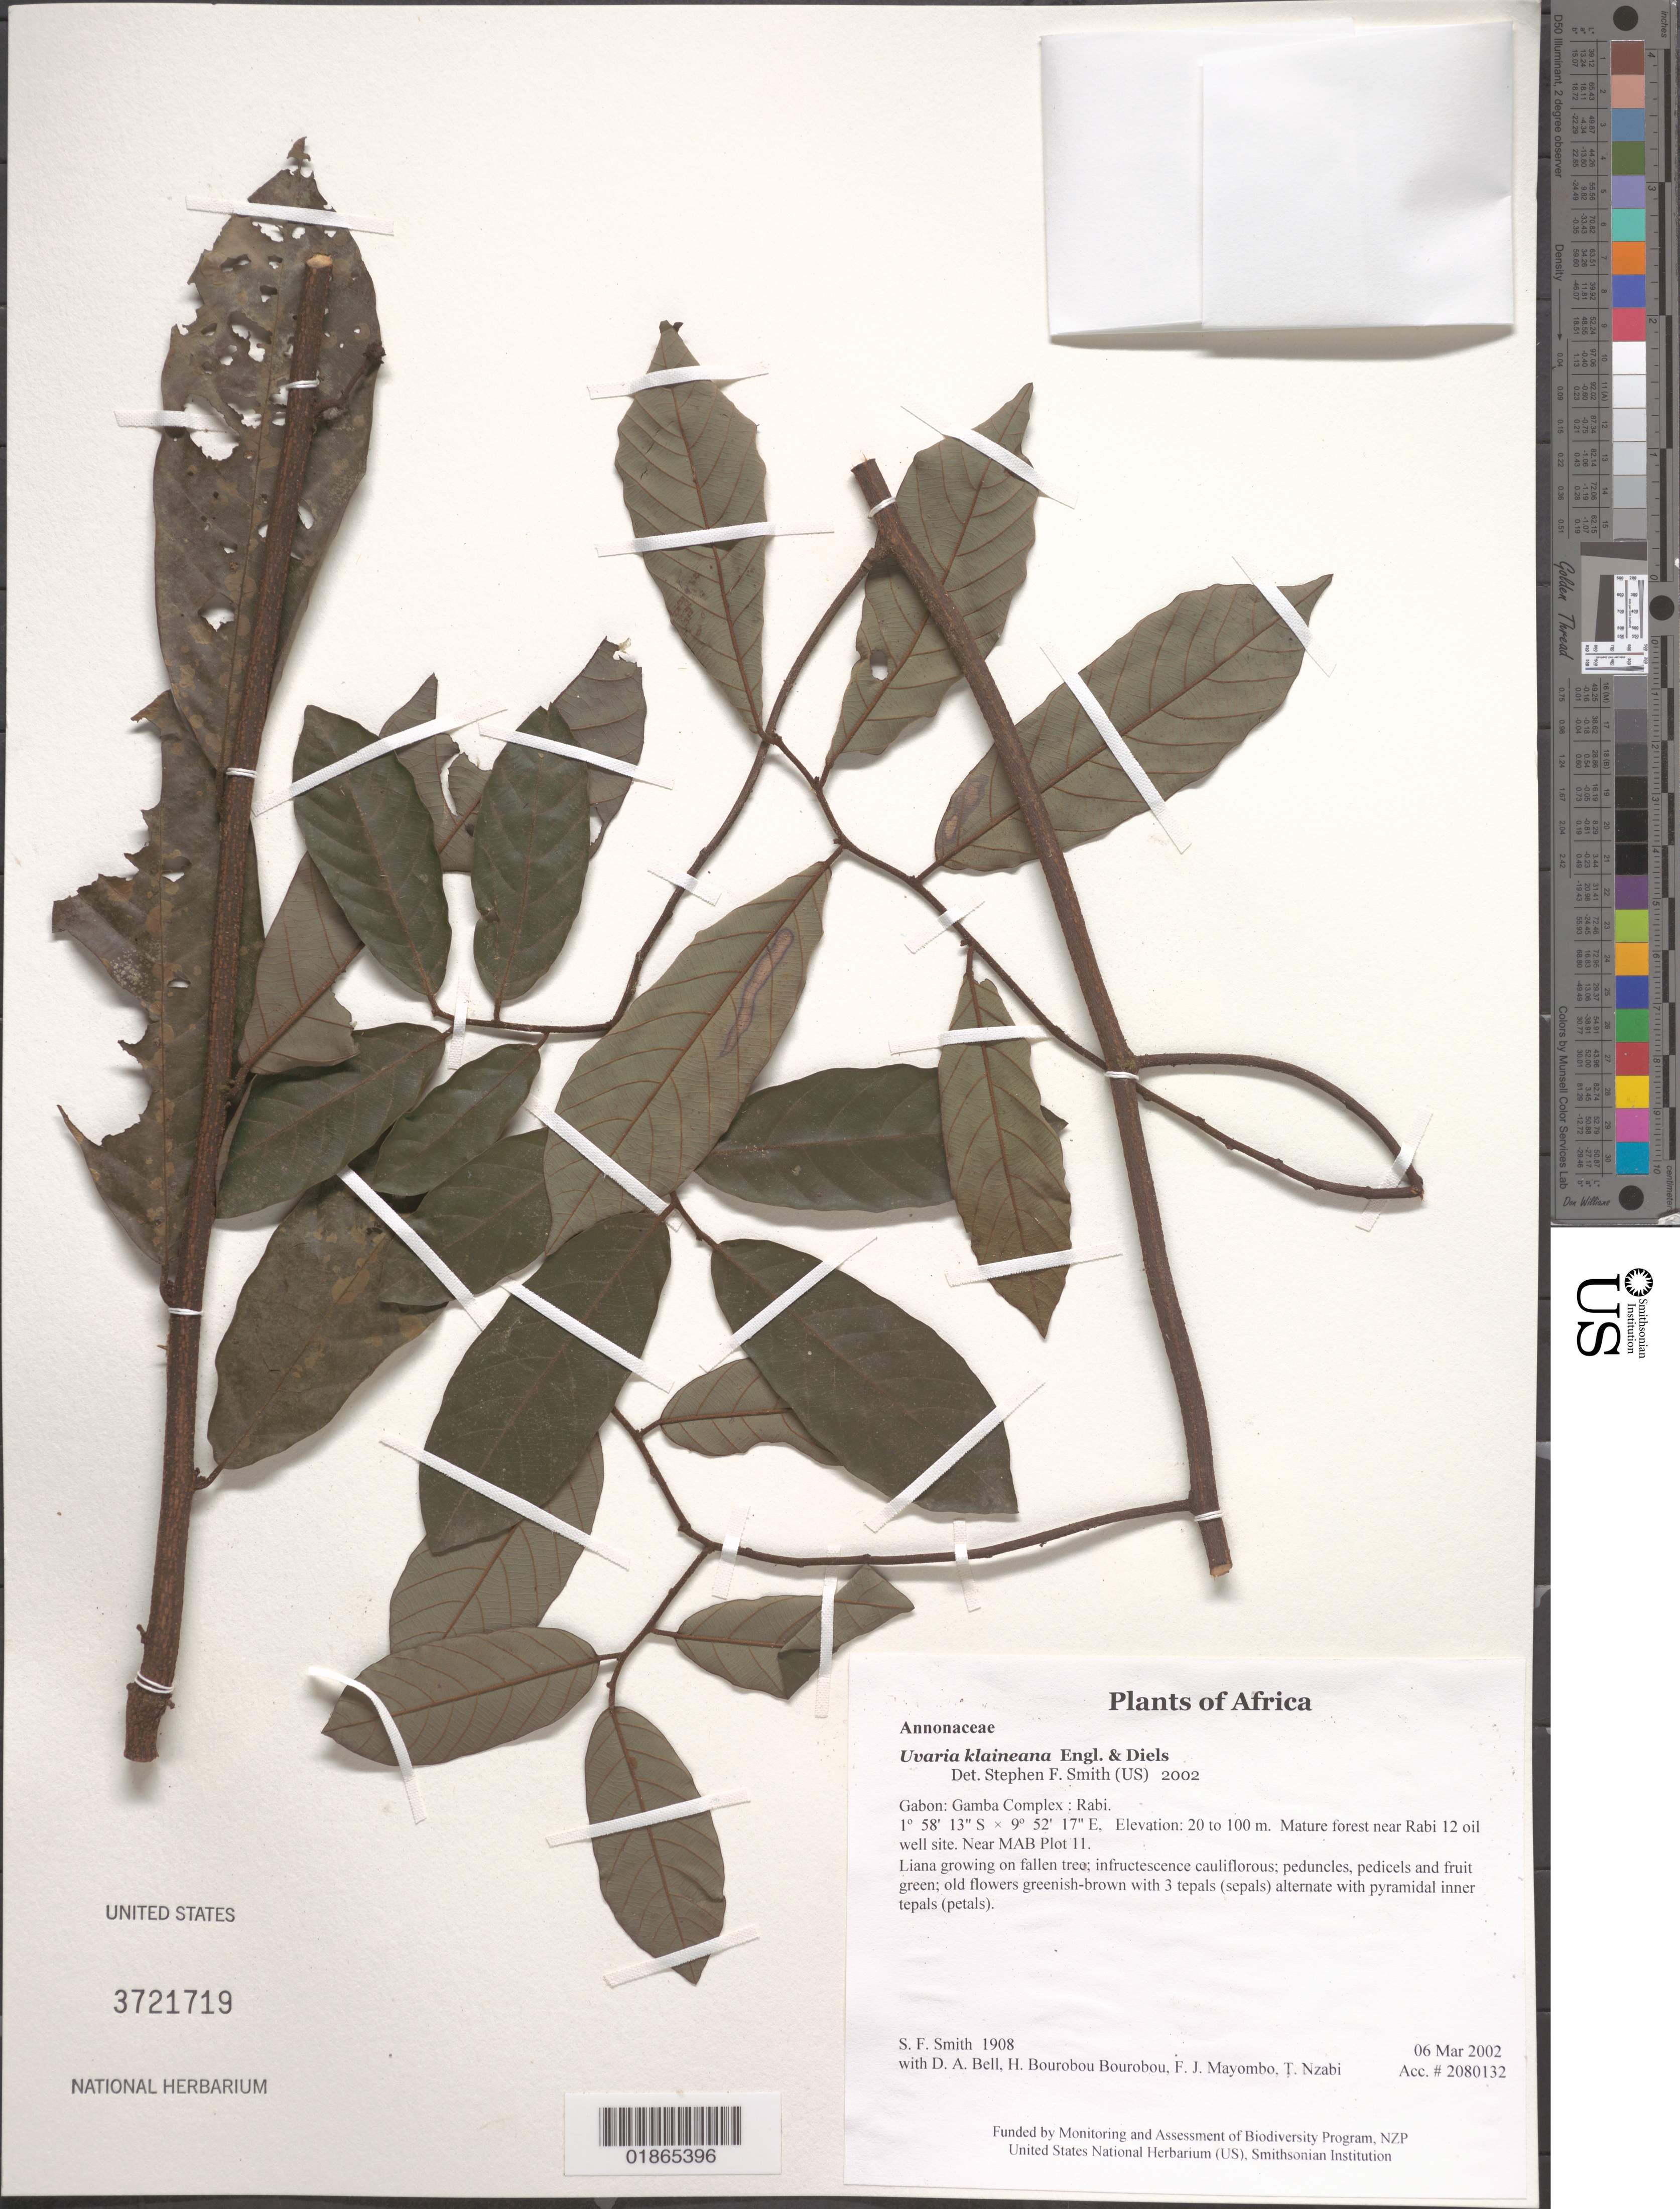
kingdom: Plantae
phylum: Tracheophyta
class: Magnoliopsida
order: Magnoliales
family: Annonaceae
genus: Uvaria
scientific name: Uvaria klaineana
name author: Engl. & Diels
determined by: Smith, Stephen F., (US), NMNH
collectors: S.F. Smith, D. A. Bell, H. Bourobou Bourobou & F. J. Mayombo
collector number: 1908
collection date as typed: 06 Mar 2002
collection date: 2002-03-06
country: Gabon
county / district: Gamba Complex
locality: Rabi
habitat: Mature forest near Rabi 12 oil well site. Near MAB Plot 11.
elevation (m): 20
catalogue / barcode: US 3721719